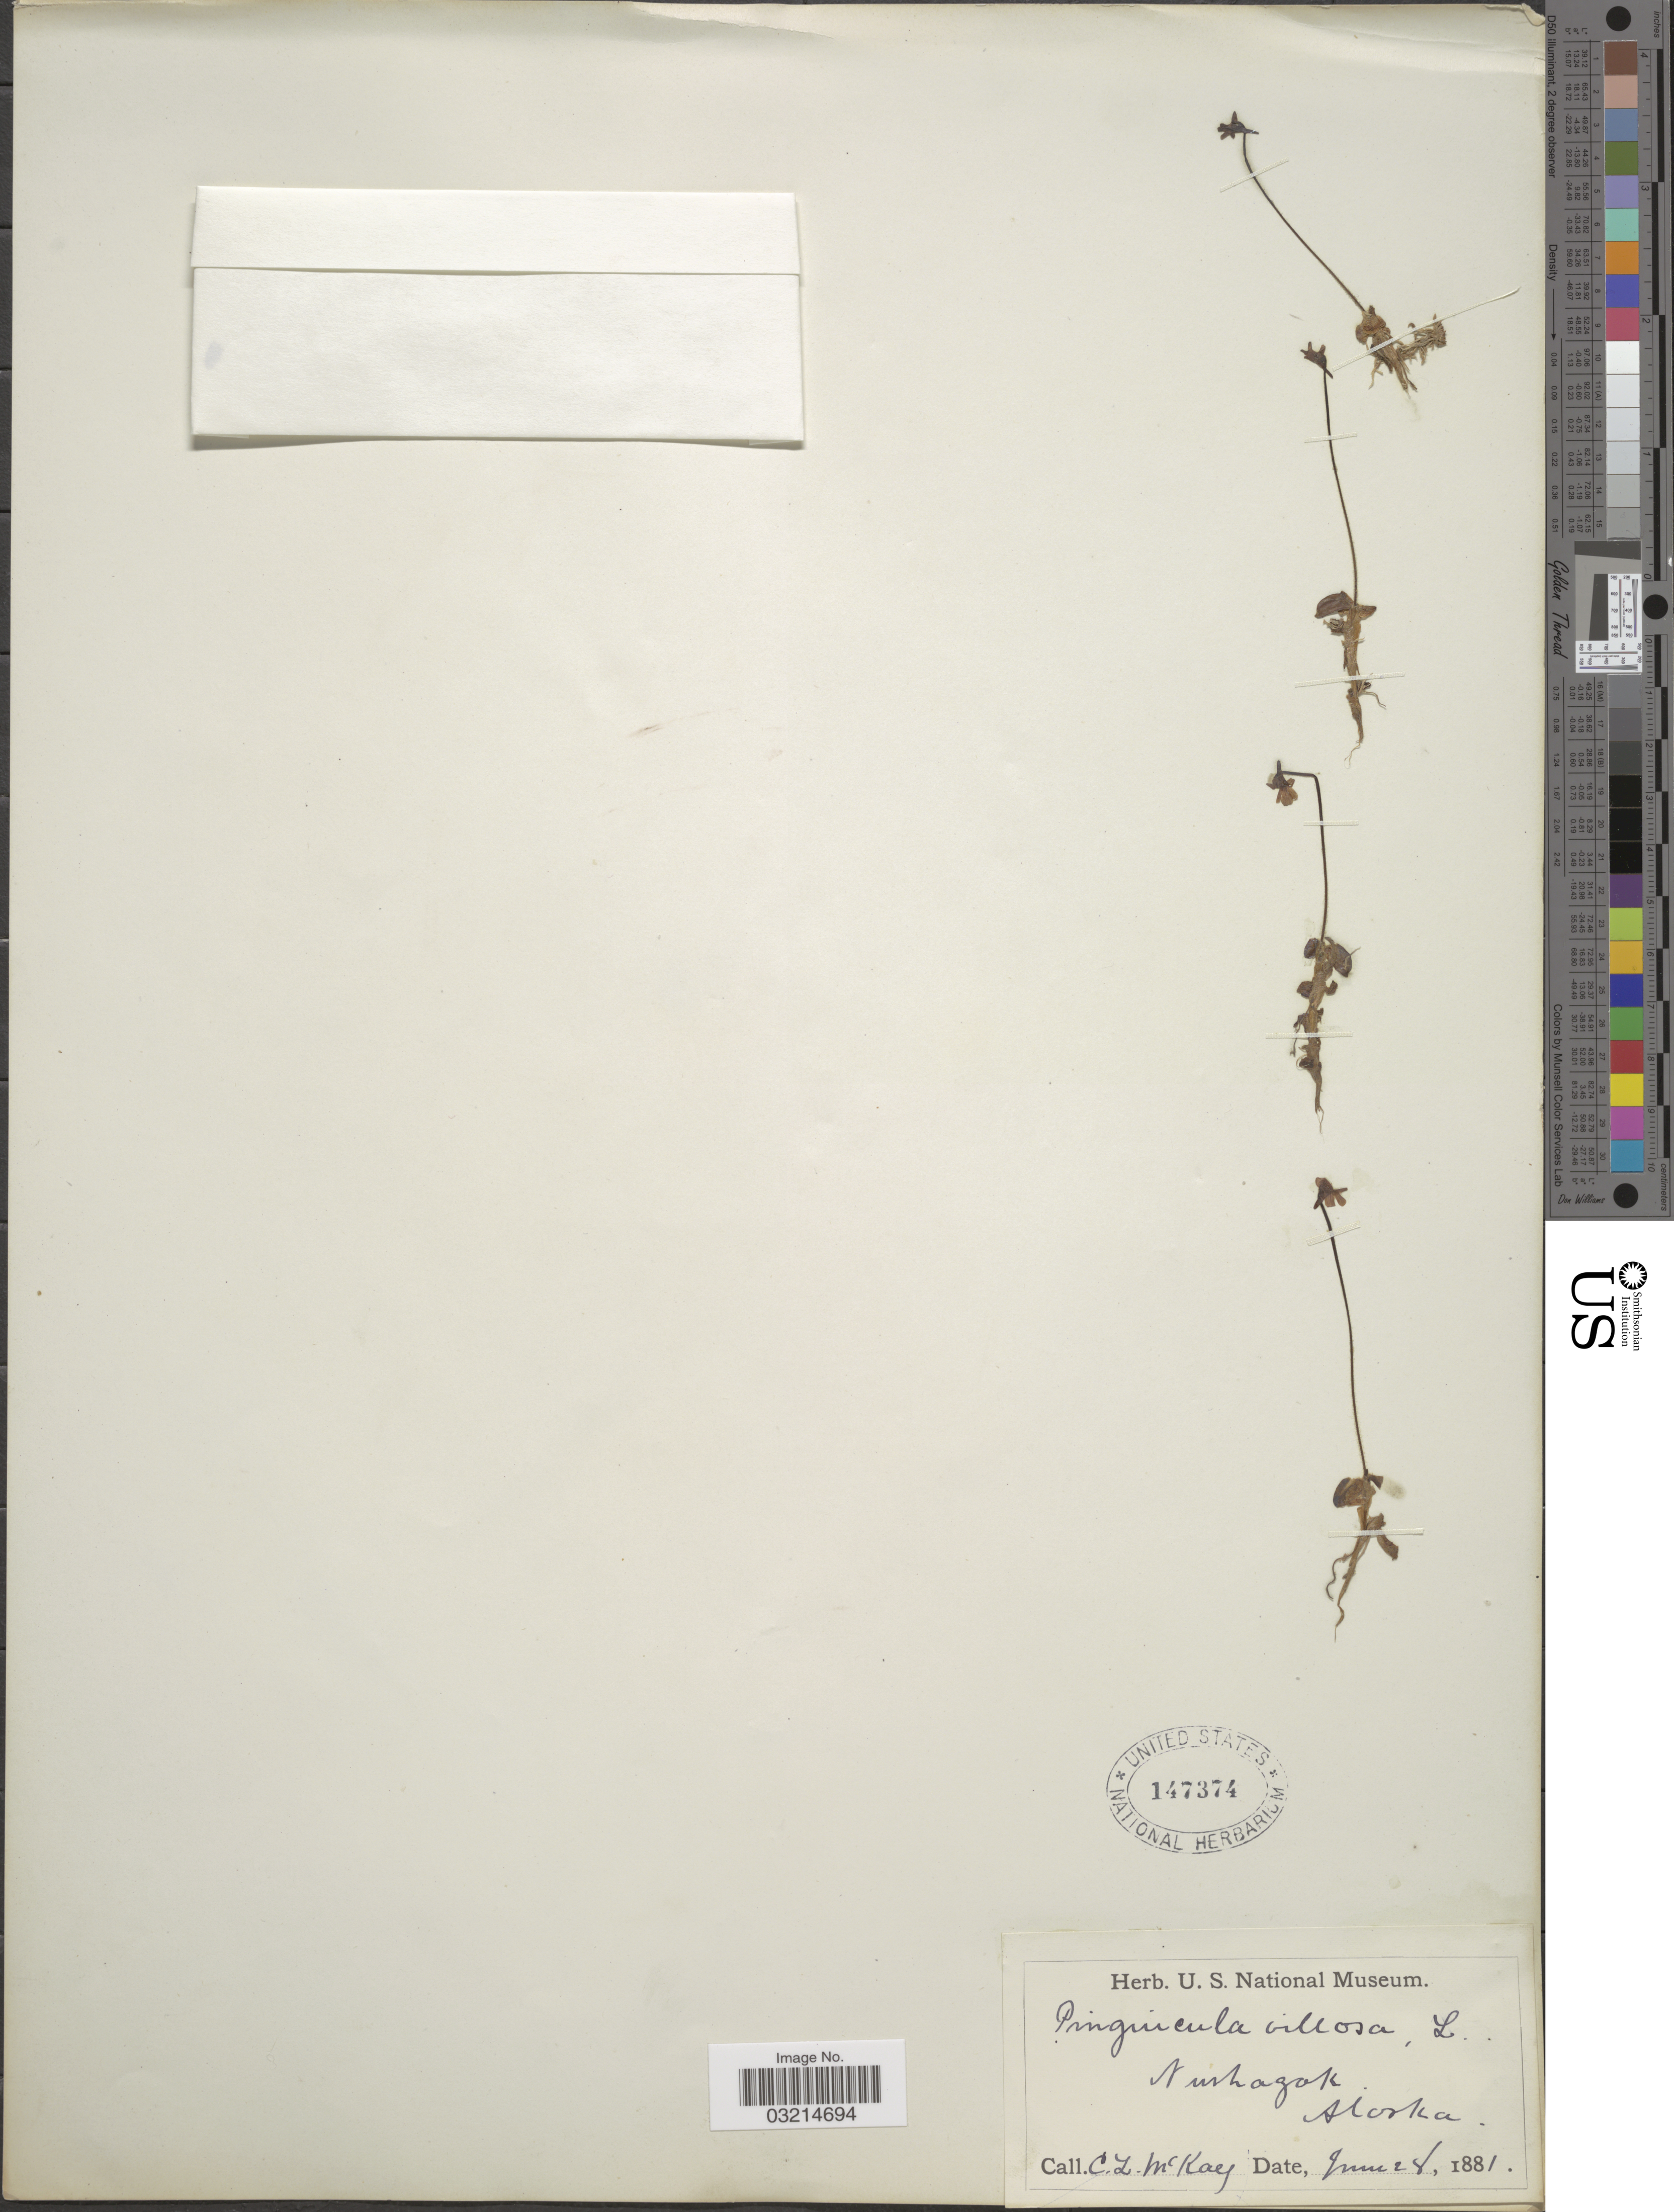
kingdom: Plantae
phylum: Tracheophyta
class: Magnoliopsida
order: Lamiales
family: Lentibulariaceae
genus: Pinguicula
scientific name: Pinguicula villosa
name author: L.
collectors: C. McKay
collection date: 1881-06-28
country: United States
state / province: Alaska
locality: Nushagak.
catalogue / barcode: US 147374